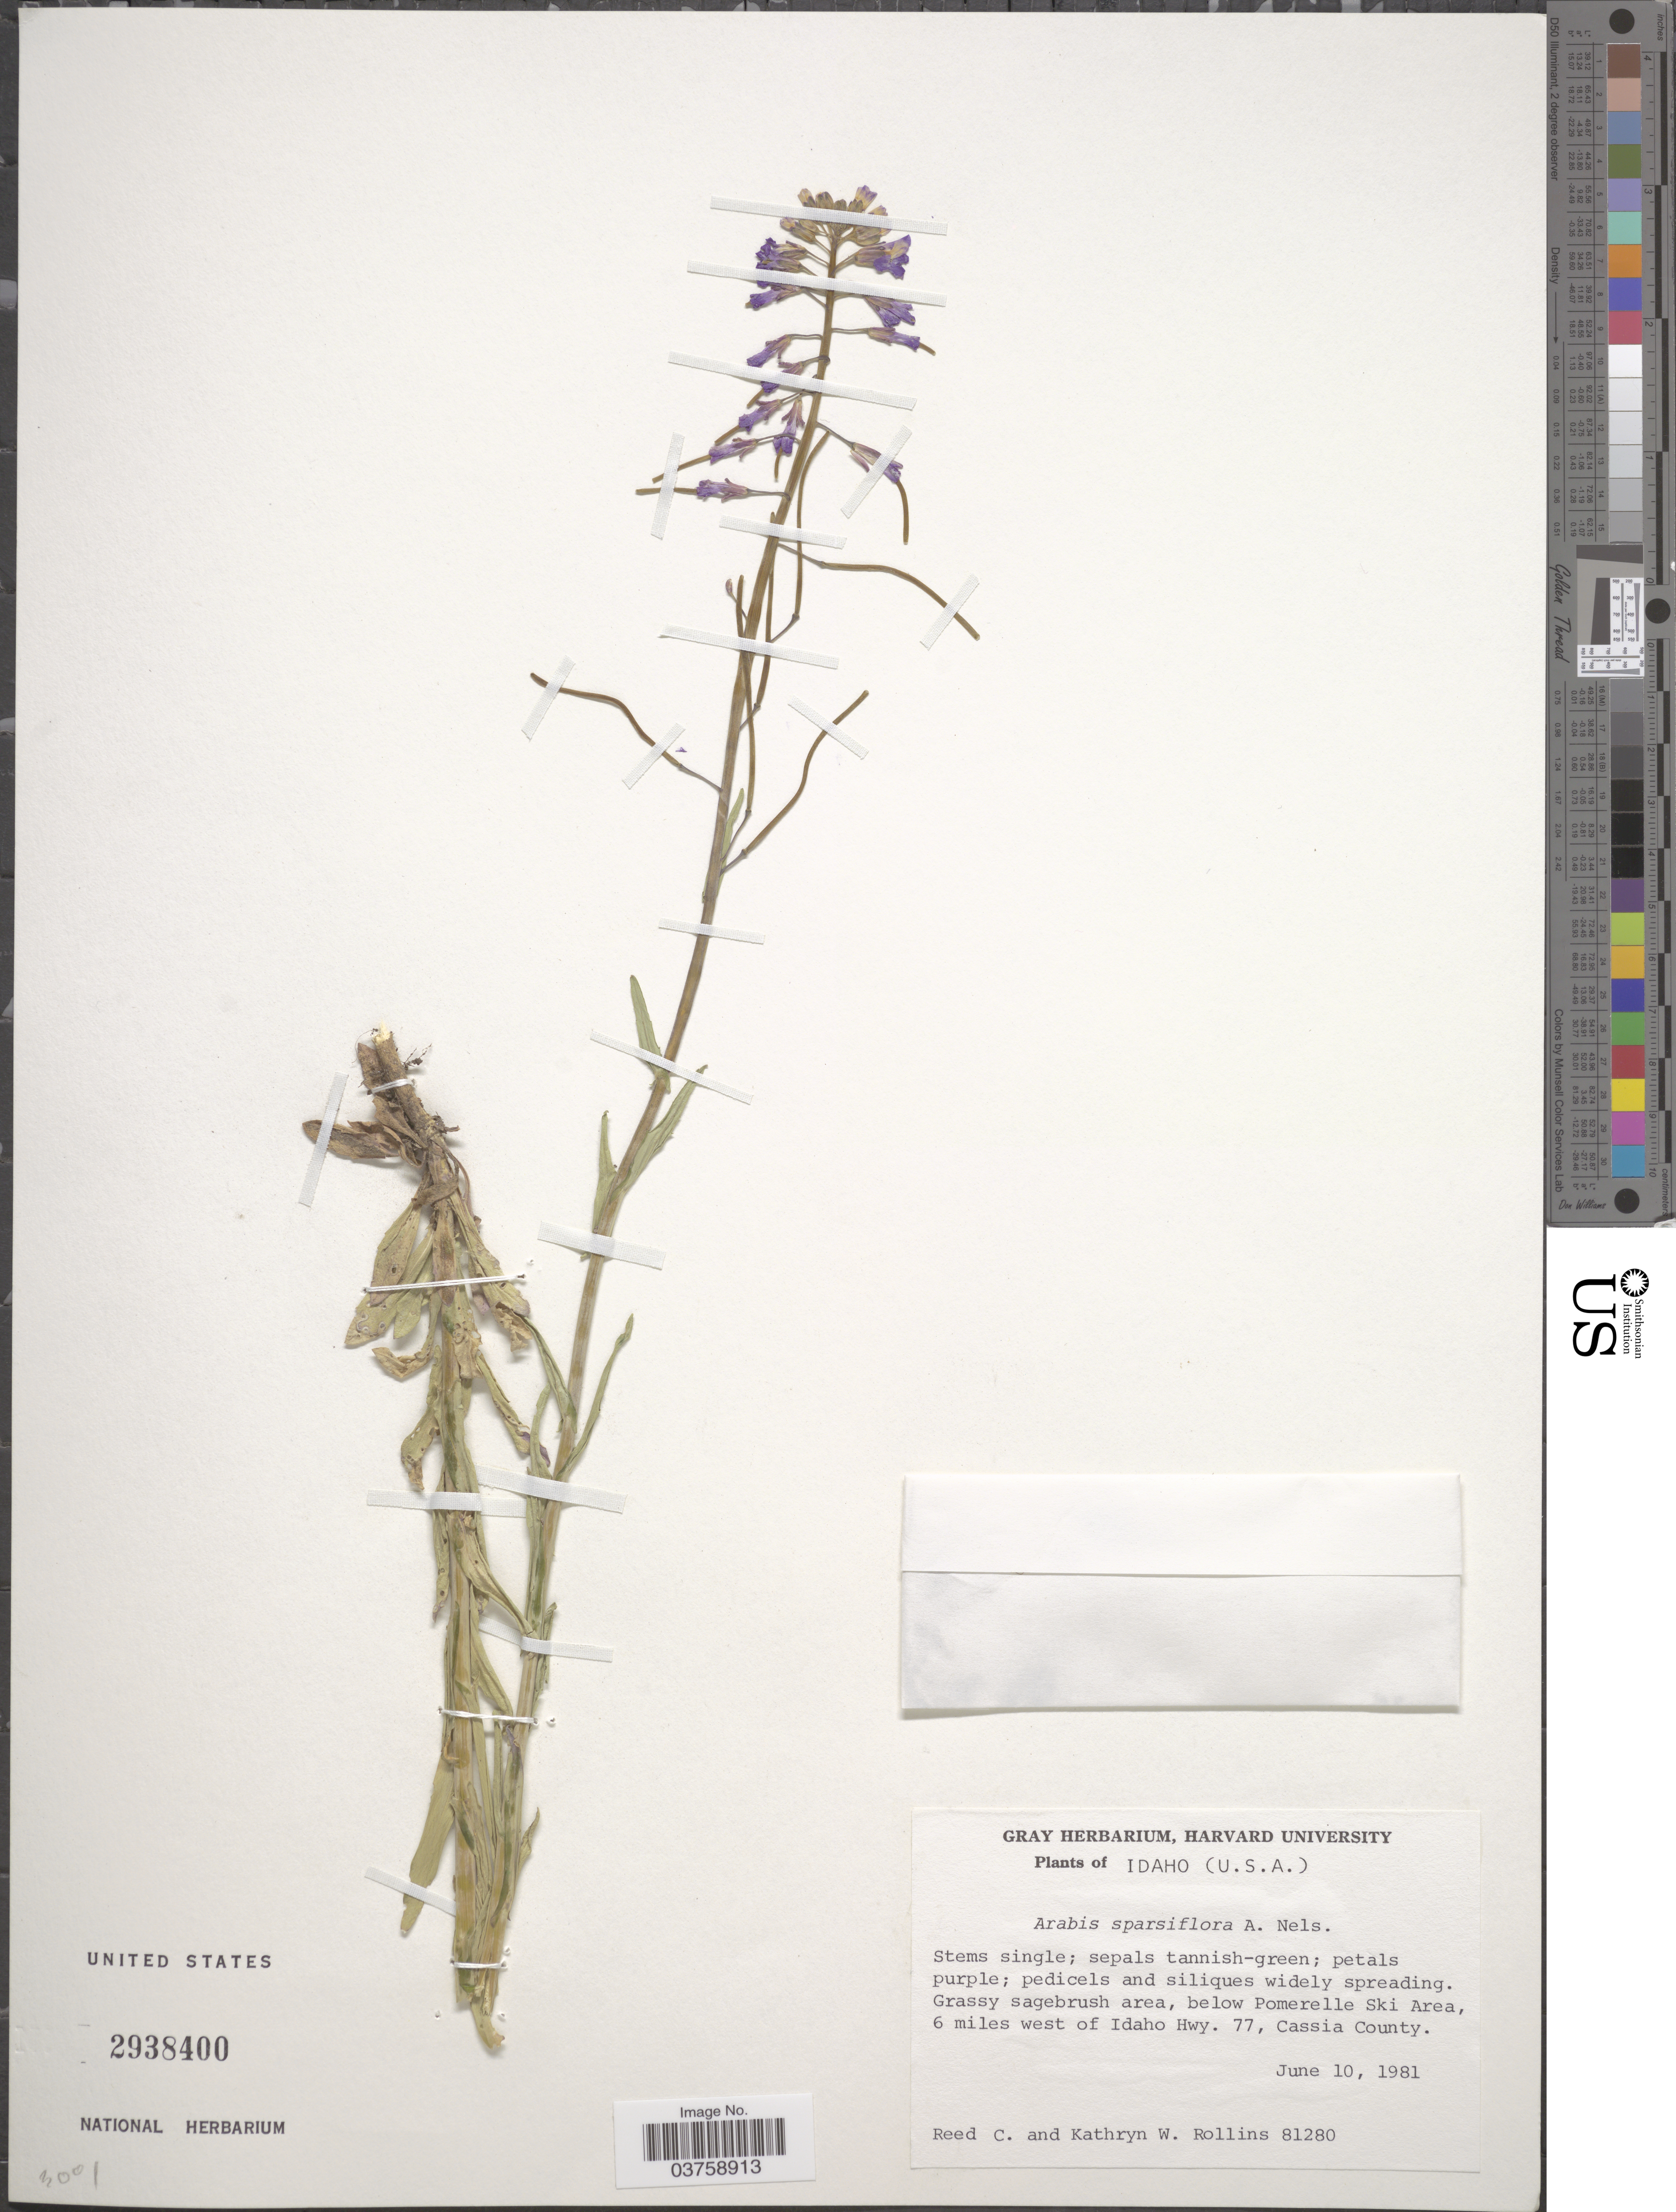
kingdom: Plantae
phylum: Tracheophyta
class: Magnoliopsida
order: Brassicales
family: Brassicaceae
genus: Arabis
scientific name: Arabis sparsiflora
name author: Nutt.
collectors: R. C. Rollins & K. W. Rollins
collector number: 81280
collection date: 1981-06-10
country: United States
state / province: Idaho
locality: Grassy sagebrush area, below Pomerelle Ski Area, 6 miles west of Idaho Hwy. 77, Cassia County.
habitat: grassy sagebrush area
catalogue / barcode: US 2938400